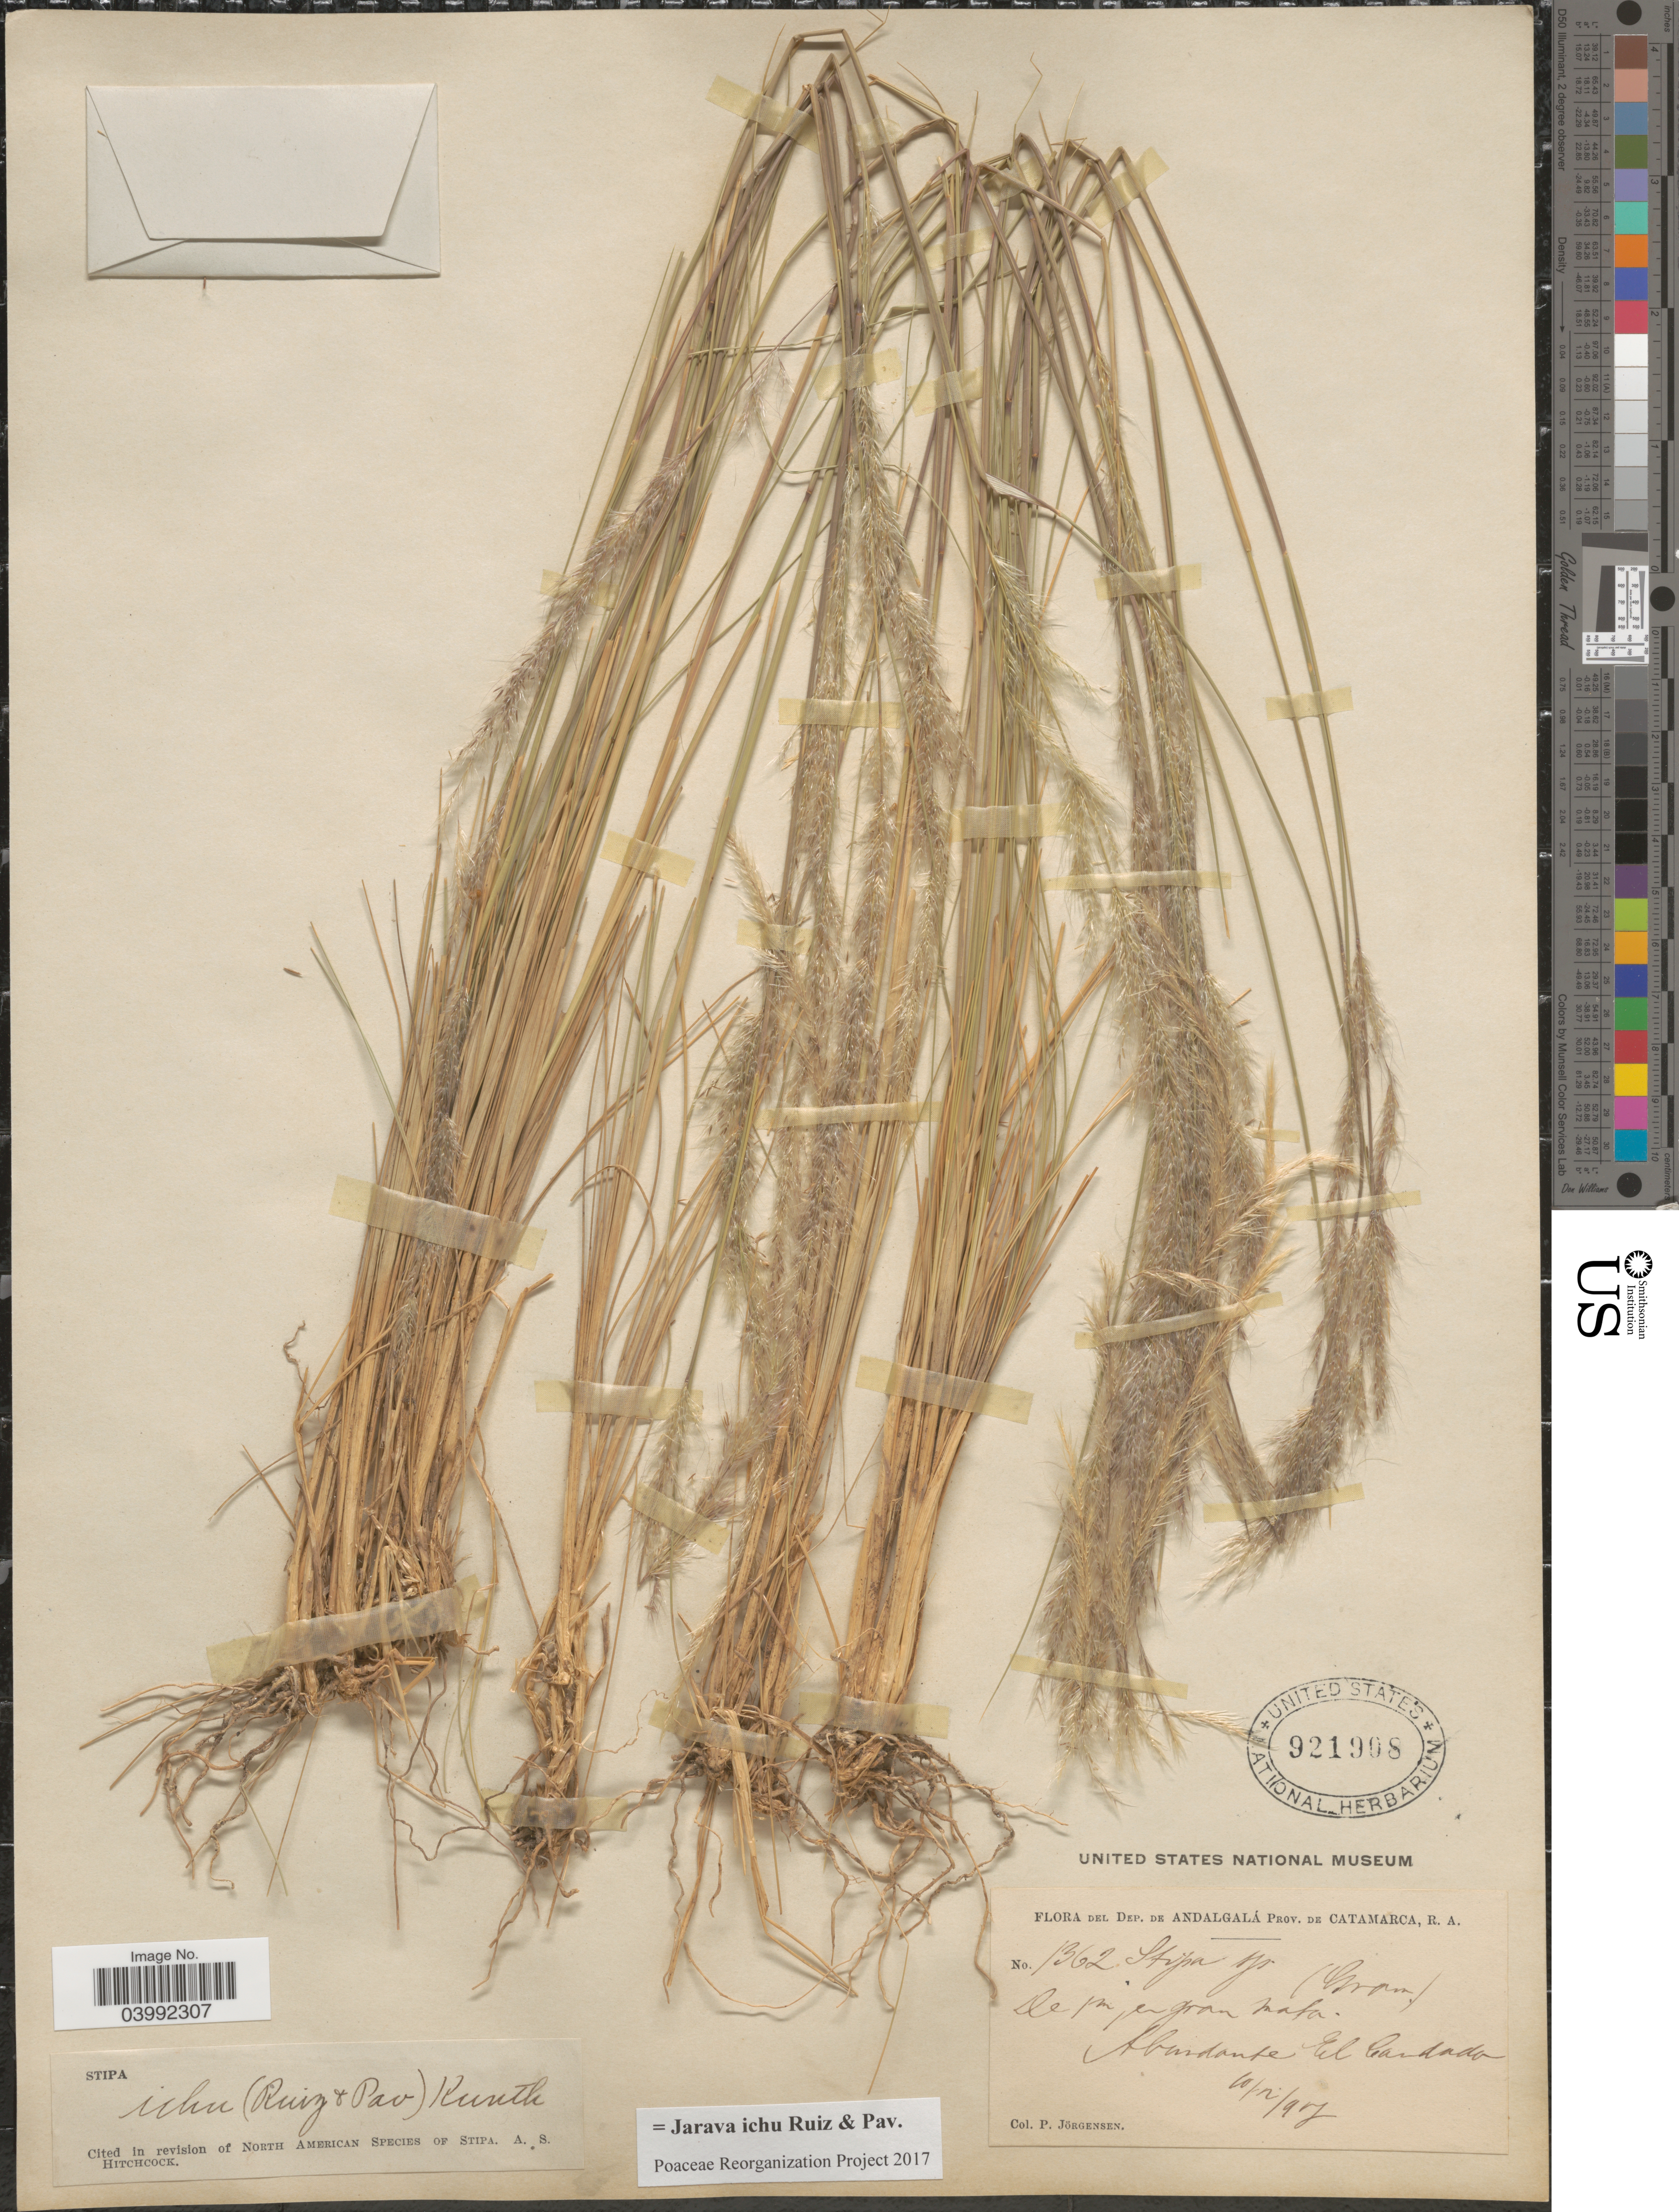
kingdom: Plantae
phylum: Tracheophyta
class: Liliopsida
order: Poales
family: Poaceae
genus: Jarava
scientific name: Jarava ichu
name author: Ruiz & Pav.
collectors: P. Jörgensen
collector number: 1362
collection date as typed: Transcribed d/m/y: 10/2/97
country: Argentina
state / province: Catamarca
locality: Dep. de Andalgalá. El Candado.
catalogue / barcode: US 921908